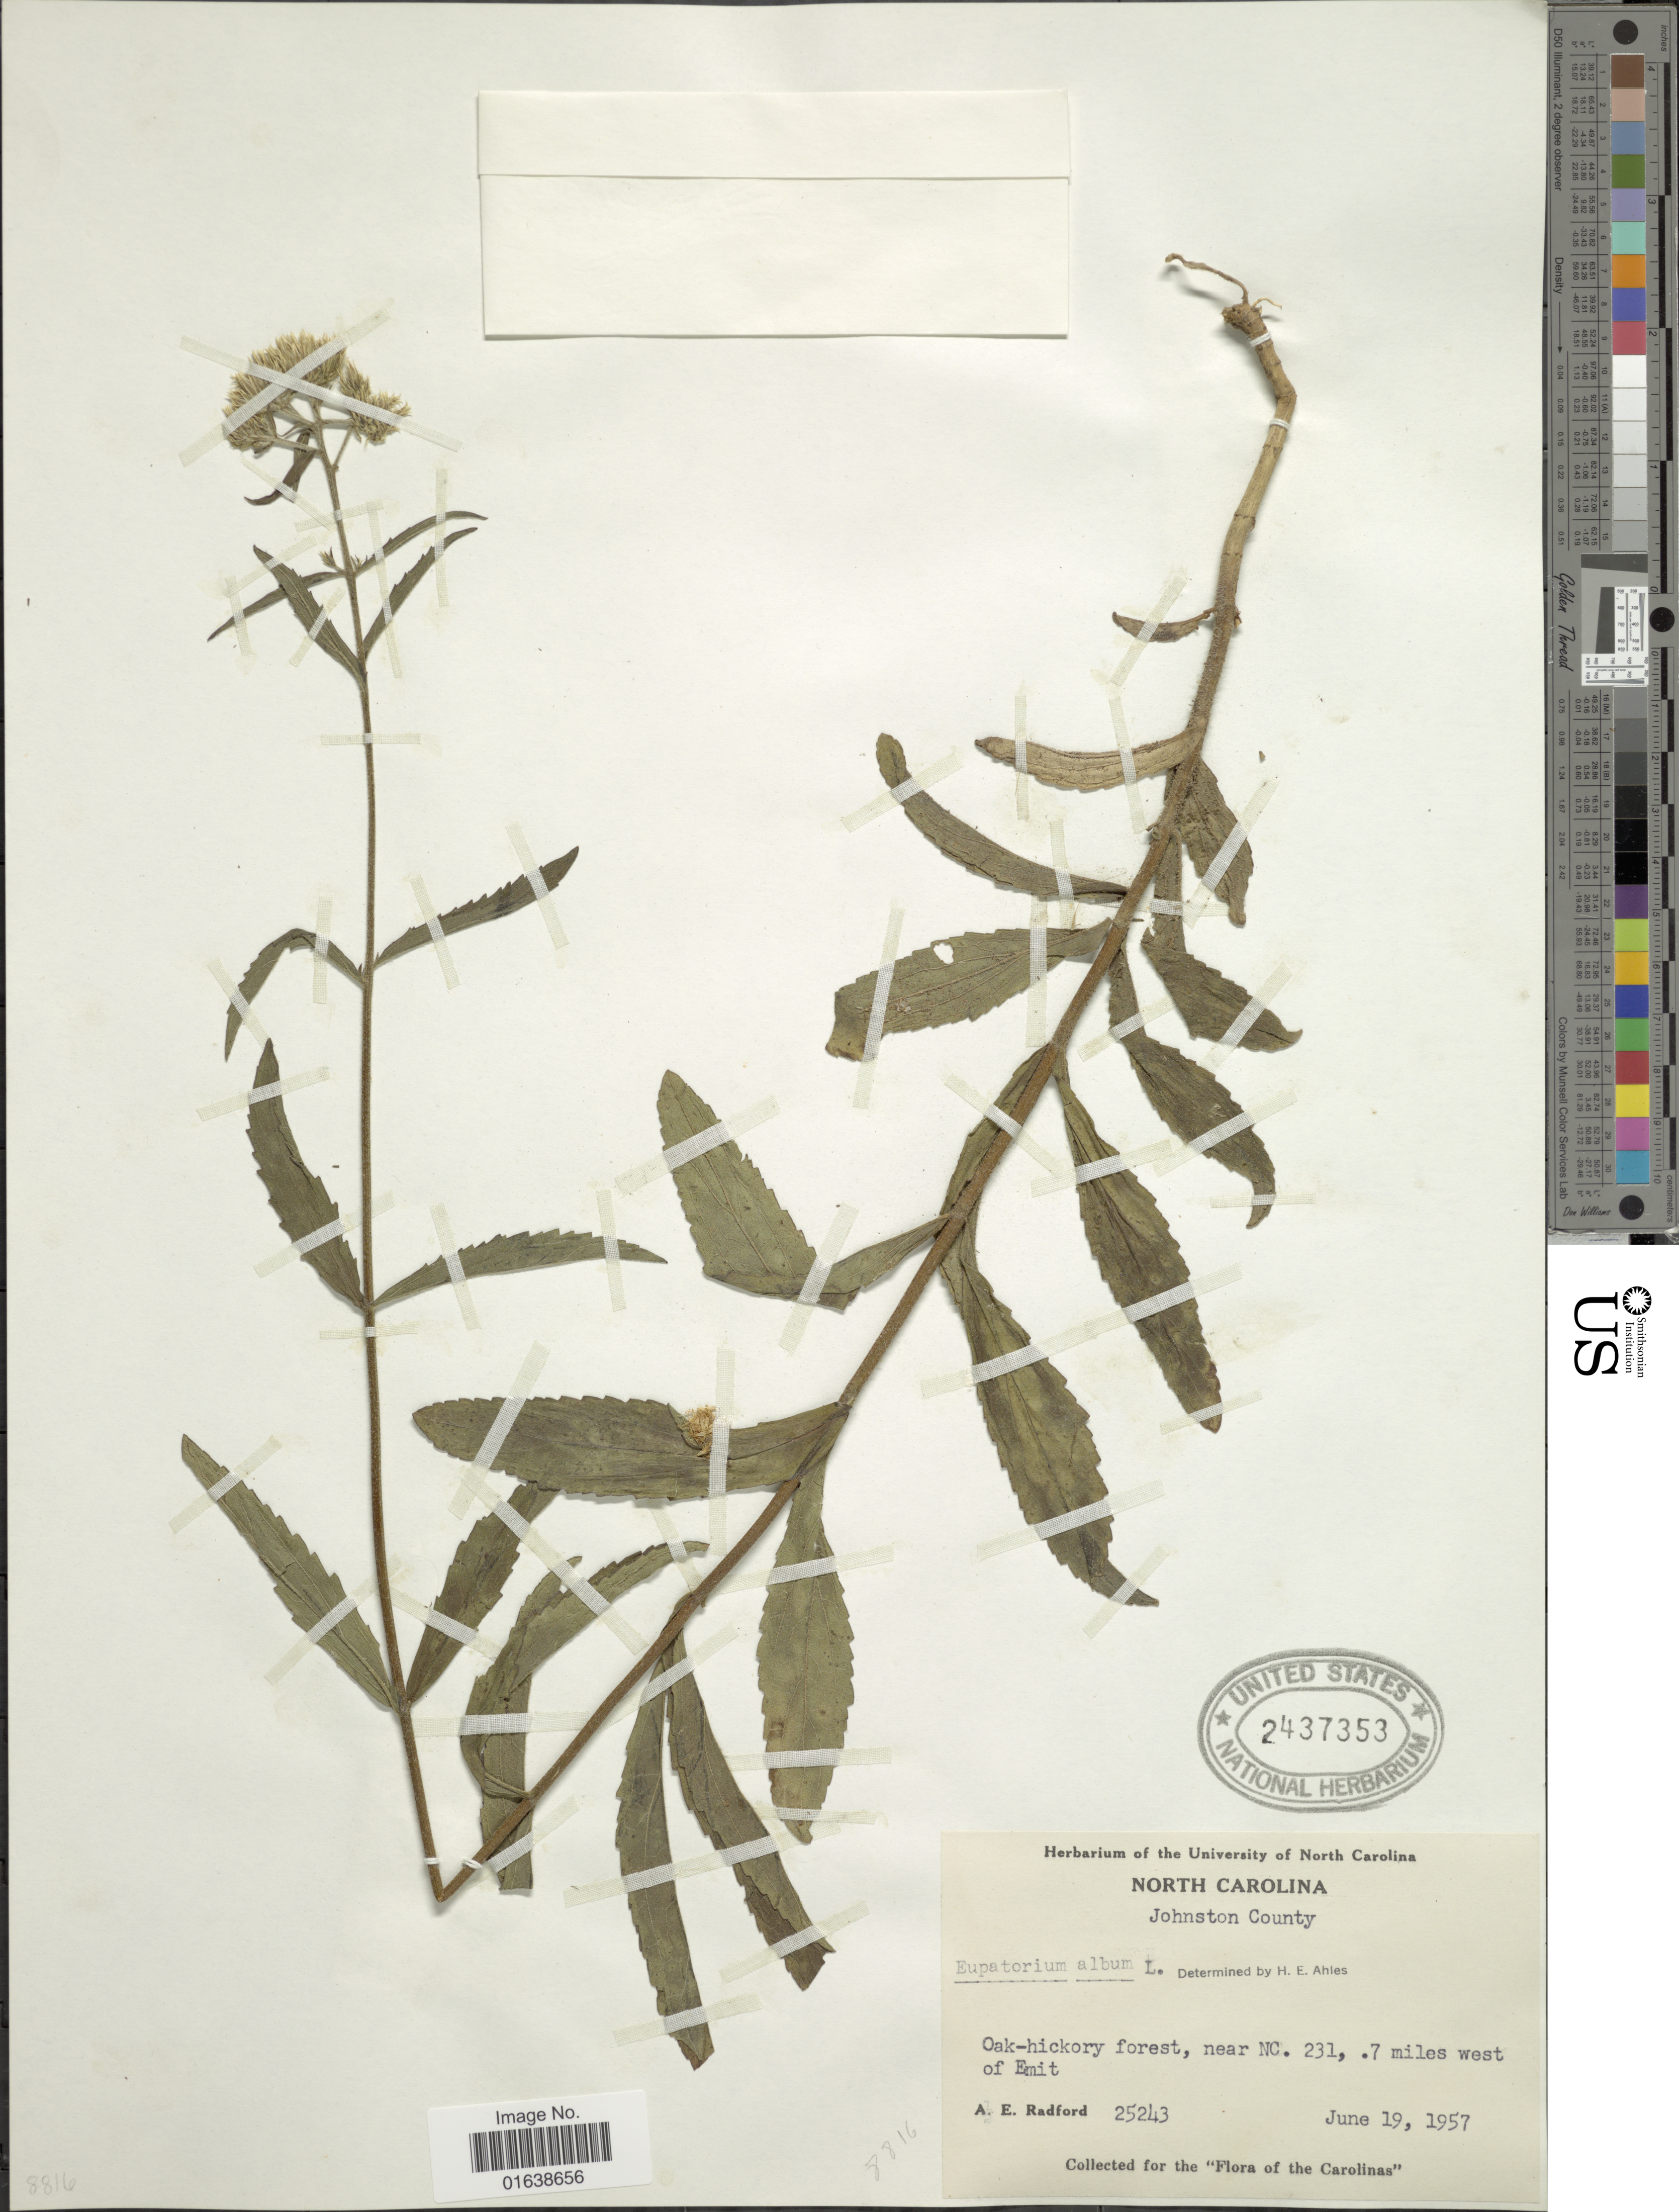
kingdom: Plantae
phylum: Tracheophyta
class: Magnoliopsida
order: Asterales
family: Asteraceae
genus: Eupatorium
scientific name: Eupatorium album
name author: L.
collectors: A. E. Radford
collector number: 25243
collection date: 1957-06-19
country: United States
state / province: North Carolina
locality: North Carolina. Johnston County. oak-hickory forest, near NC. 231, .7 miles west of Emit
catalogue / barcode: US 2437353